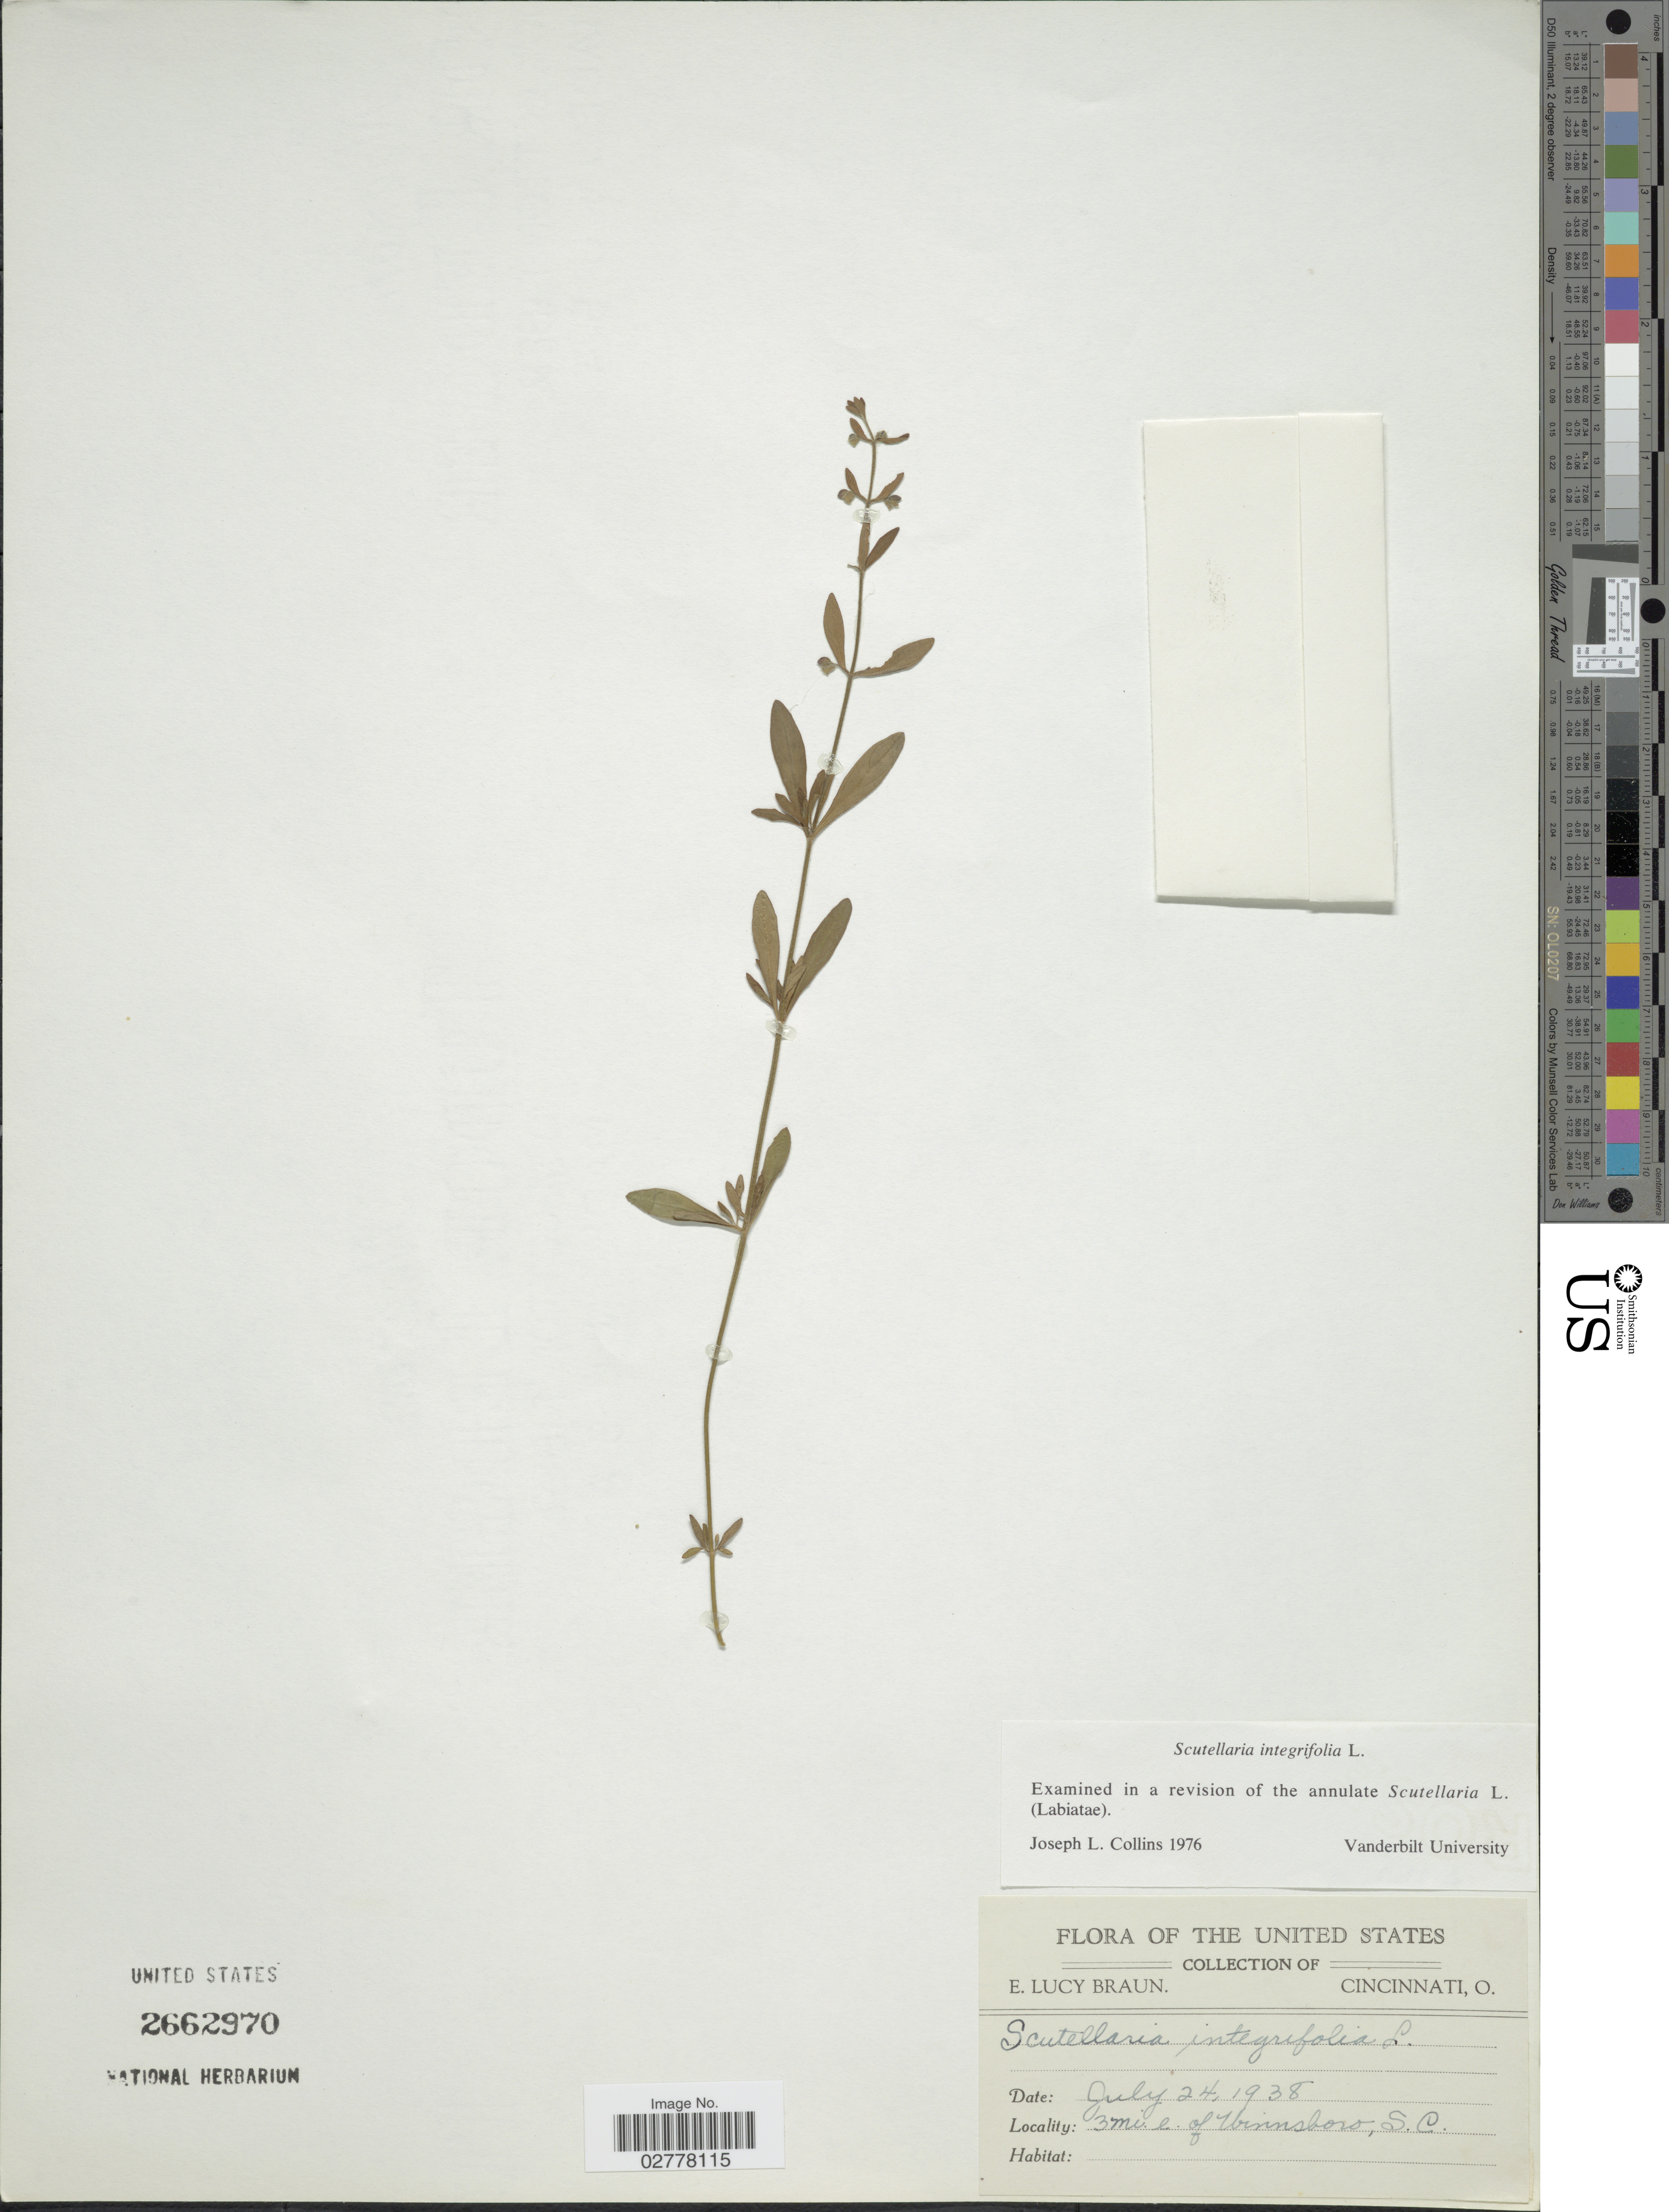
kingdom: Plantae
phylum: Tracheophyta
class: Magnoliopsida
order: Lamiales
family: Lamiaceae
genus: Scutellaria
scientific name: Scutellaria integrifolia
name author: L.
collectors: E. L. Braun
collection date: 1938-07-24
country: United States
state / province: South Carolina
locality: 3 mi. e. of Winnsboro.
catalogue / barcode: US 2662970